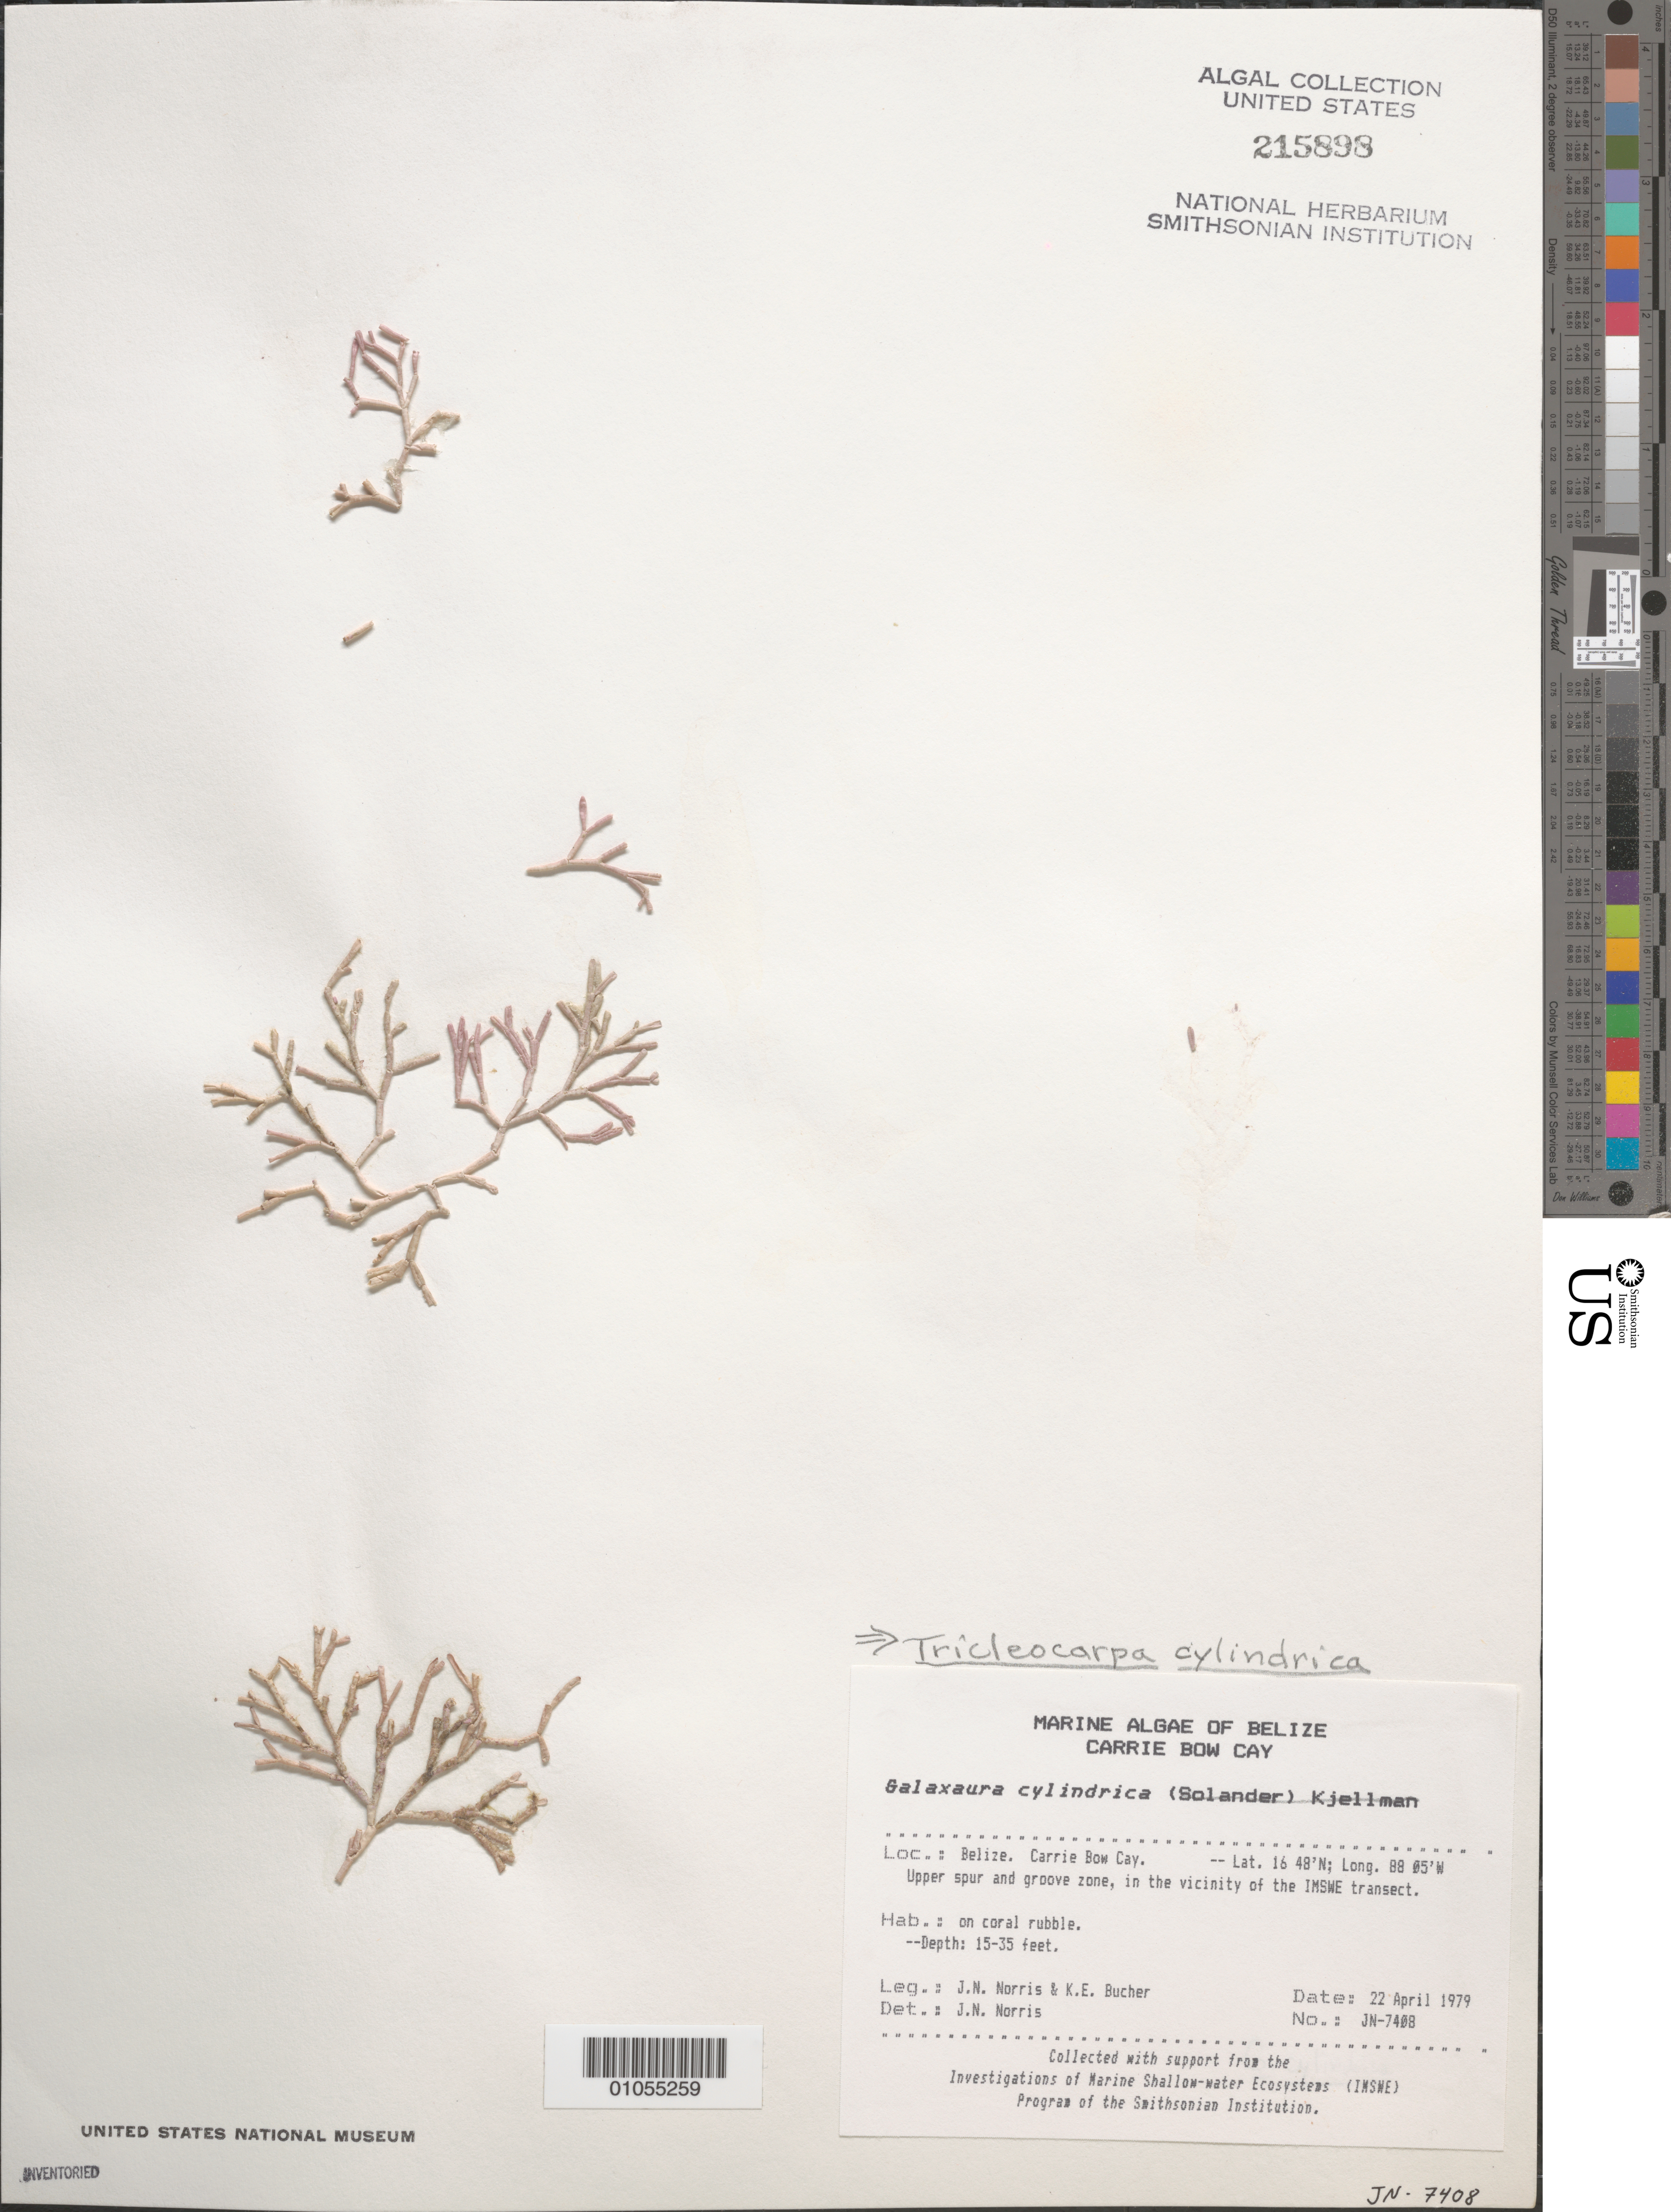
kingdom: Plantae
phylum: Rhodophyta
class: Florideophyceae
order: Nemaliales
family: Galaxauraceae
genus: Tricleocarpa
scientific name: Tricleocarpa cylindrica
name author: (Ellis & Sol.) Huisman & Borowitzka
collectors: J. N. Norris & K. E. Bucher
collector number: JN-7408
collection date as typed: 22 Apr 1979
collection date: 1979-04-22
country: Belize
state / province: Stann Creek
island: Carrie Bow Cay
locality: Upper spur and groove zone, in IMSWE transect area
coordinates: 16 48'N, 88 05'W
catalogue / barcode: US 215898